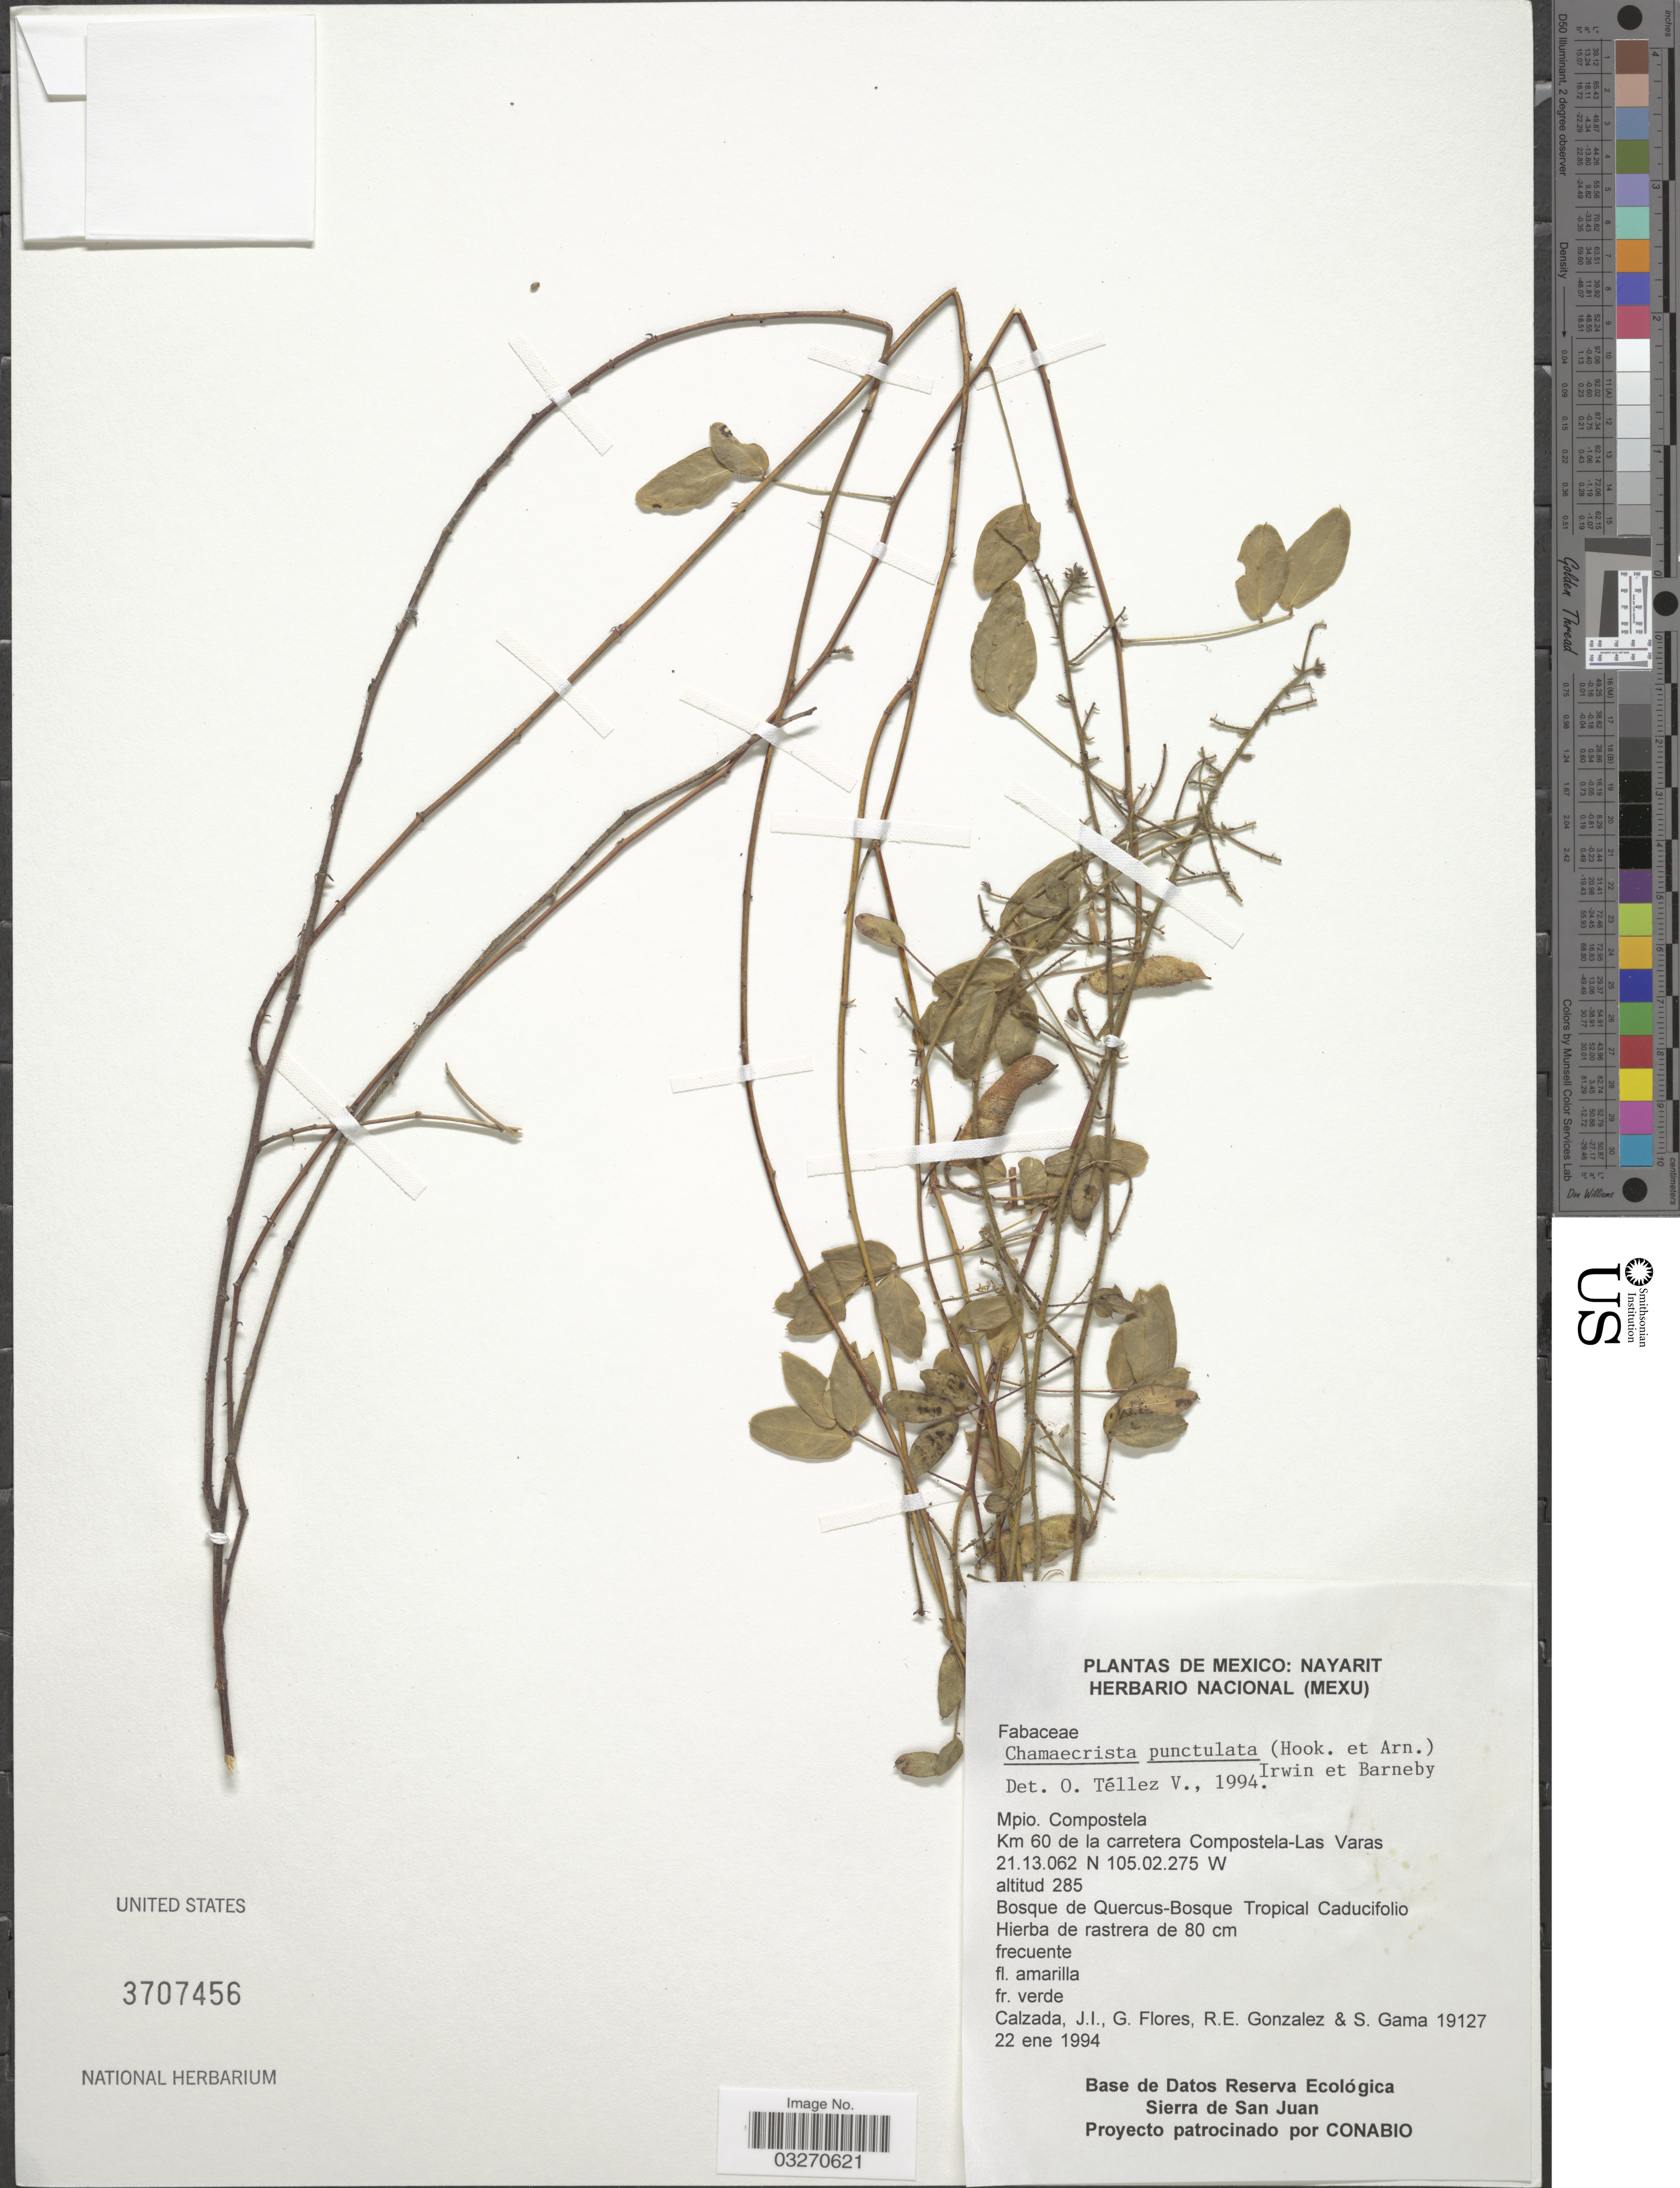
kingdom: Plantae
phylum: Tracheophyta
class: Magnoliopsida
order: Fabales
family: Fabaceae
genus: Chamaecrista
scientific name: Chamaecrista punctulata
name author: (Hook. & Arn.) H.S. Irwin & Barneby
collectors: J. I. Calzada, G. Flores F., R. Gonzalez & S. Gama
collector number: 19127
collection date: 1994-01-22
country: Mexico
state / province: Nayarit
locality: Mpio. Compostela. Km 60 de la carretera Compostela-Las Varas.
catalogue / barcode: US 3707456